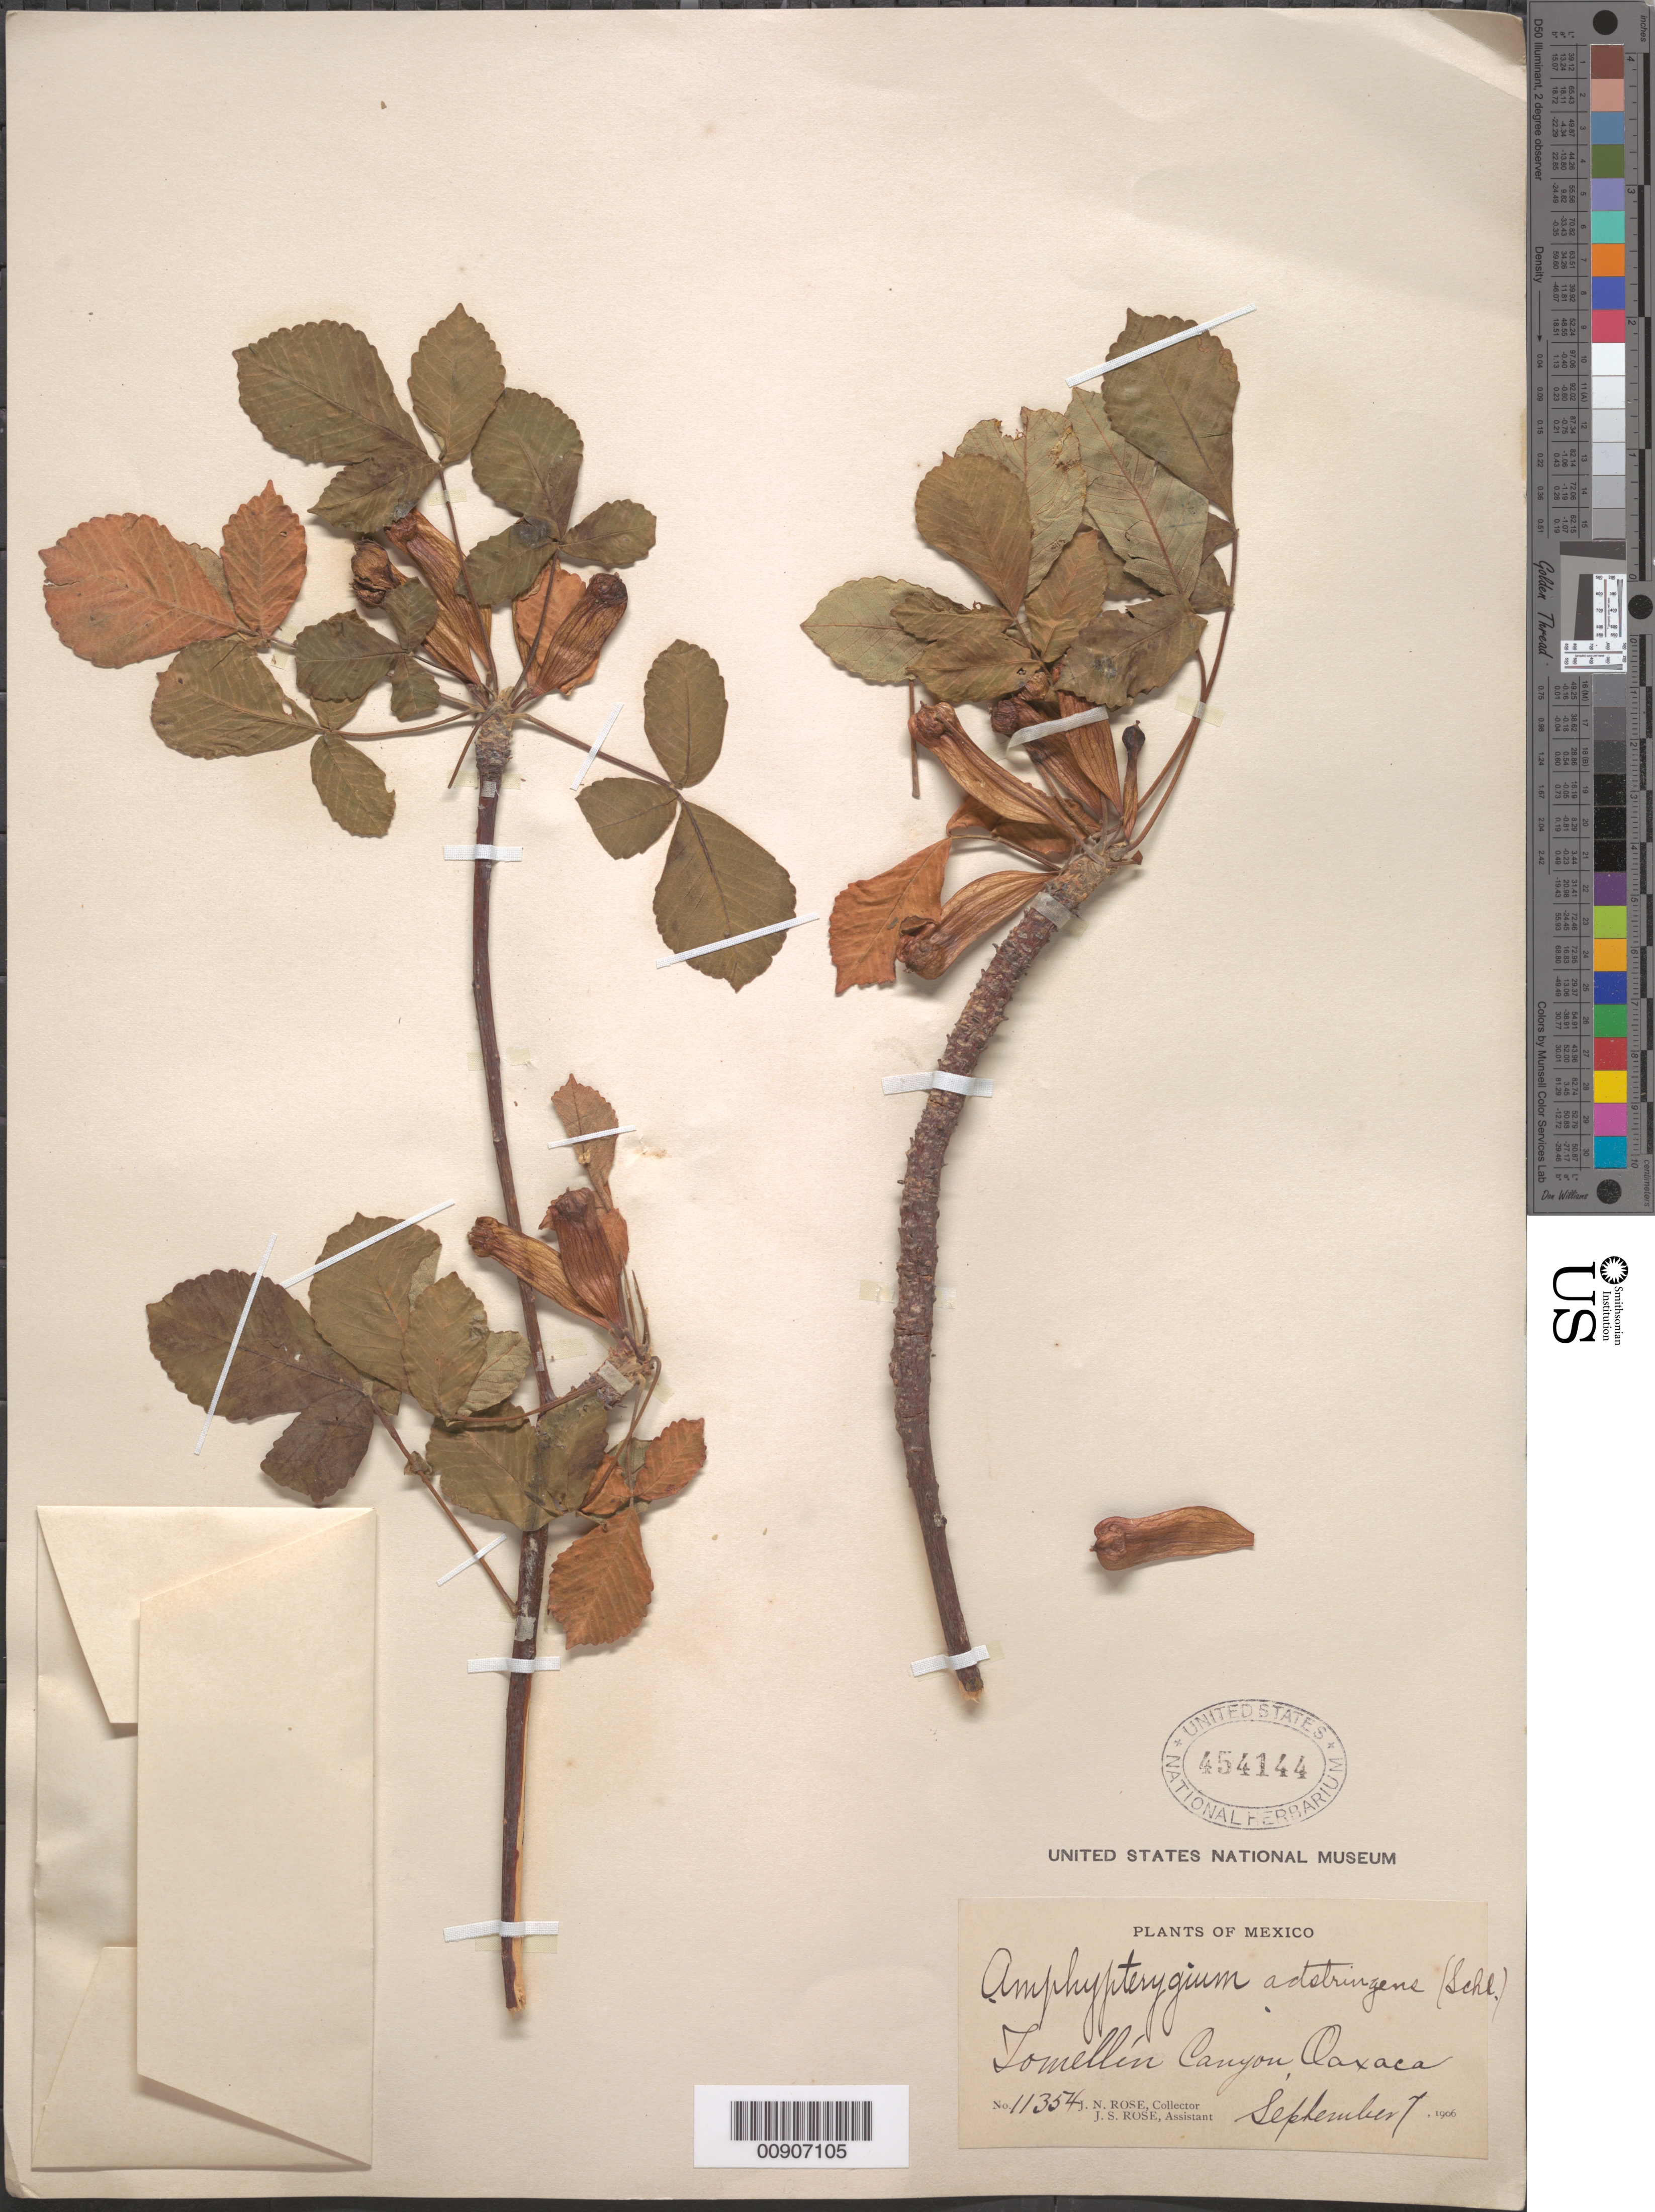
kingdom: Plantae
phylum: Tracheophyta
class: Magnoliopsida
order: Sapindales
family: Anacardiaceae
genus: Amphipterygium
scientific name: Amphipterygium adstringens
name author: (Schltdl.) Schiede ex Standl.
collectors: J. N. Rose & J. S. Rose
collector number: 11354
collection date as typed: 07 Sep 1906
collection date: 1906-09-07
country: Mexico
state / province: Oaxaca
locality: Tomellín Canyon, Oaxaca.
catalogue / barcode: US 454144